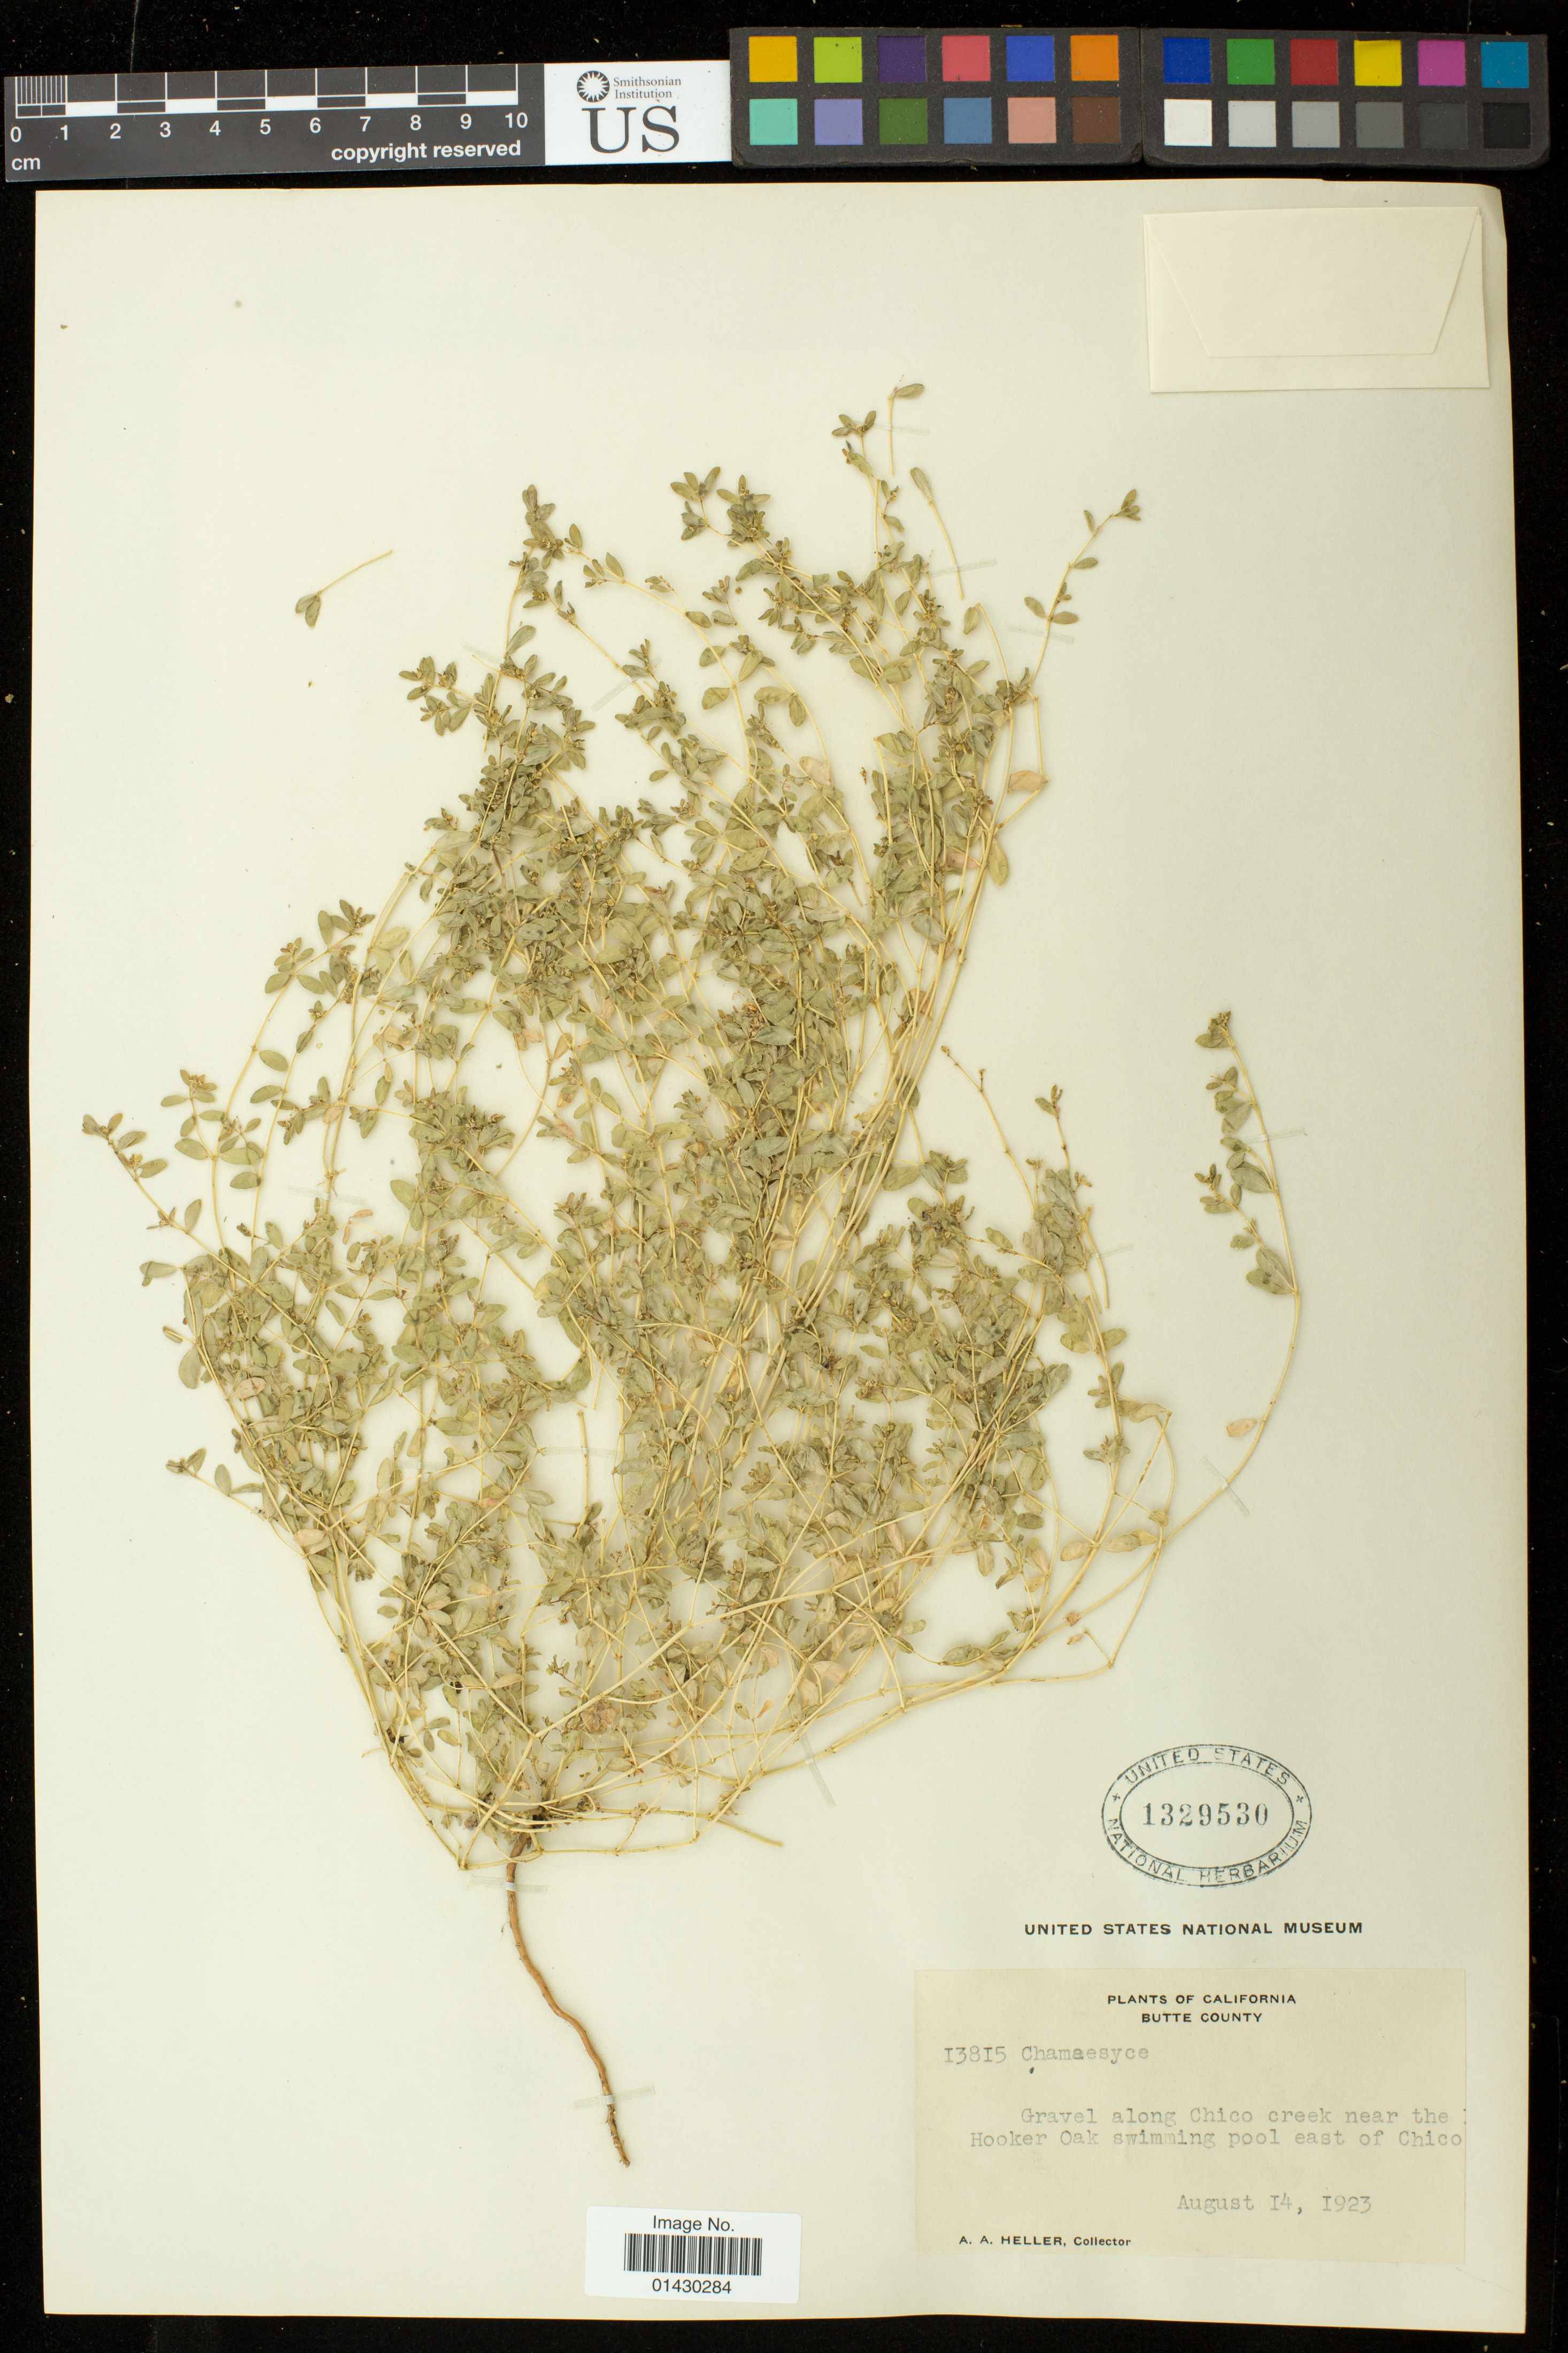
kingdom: Plantae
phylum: Tracheophyta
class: Magnoliopsida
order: Malpighiales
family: Euphorbiaceae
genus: Euphorbia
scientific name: Euphorbia serpillifolia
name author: Pers.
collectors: A. A. Heller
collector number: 13815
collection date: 1923-08-14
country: United States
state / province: California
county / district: Butte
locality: Chico creek near the Hooker Oak swimming pool east of Chico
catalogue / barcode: US 1329530